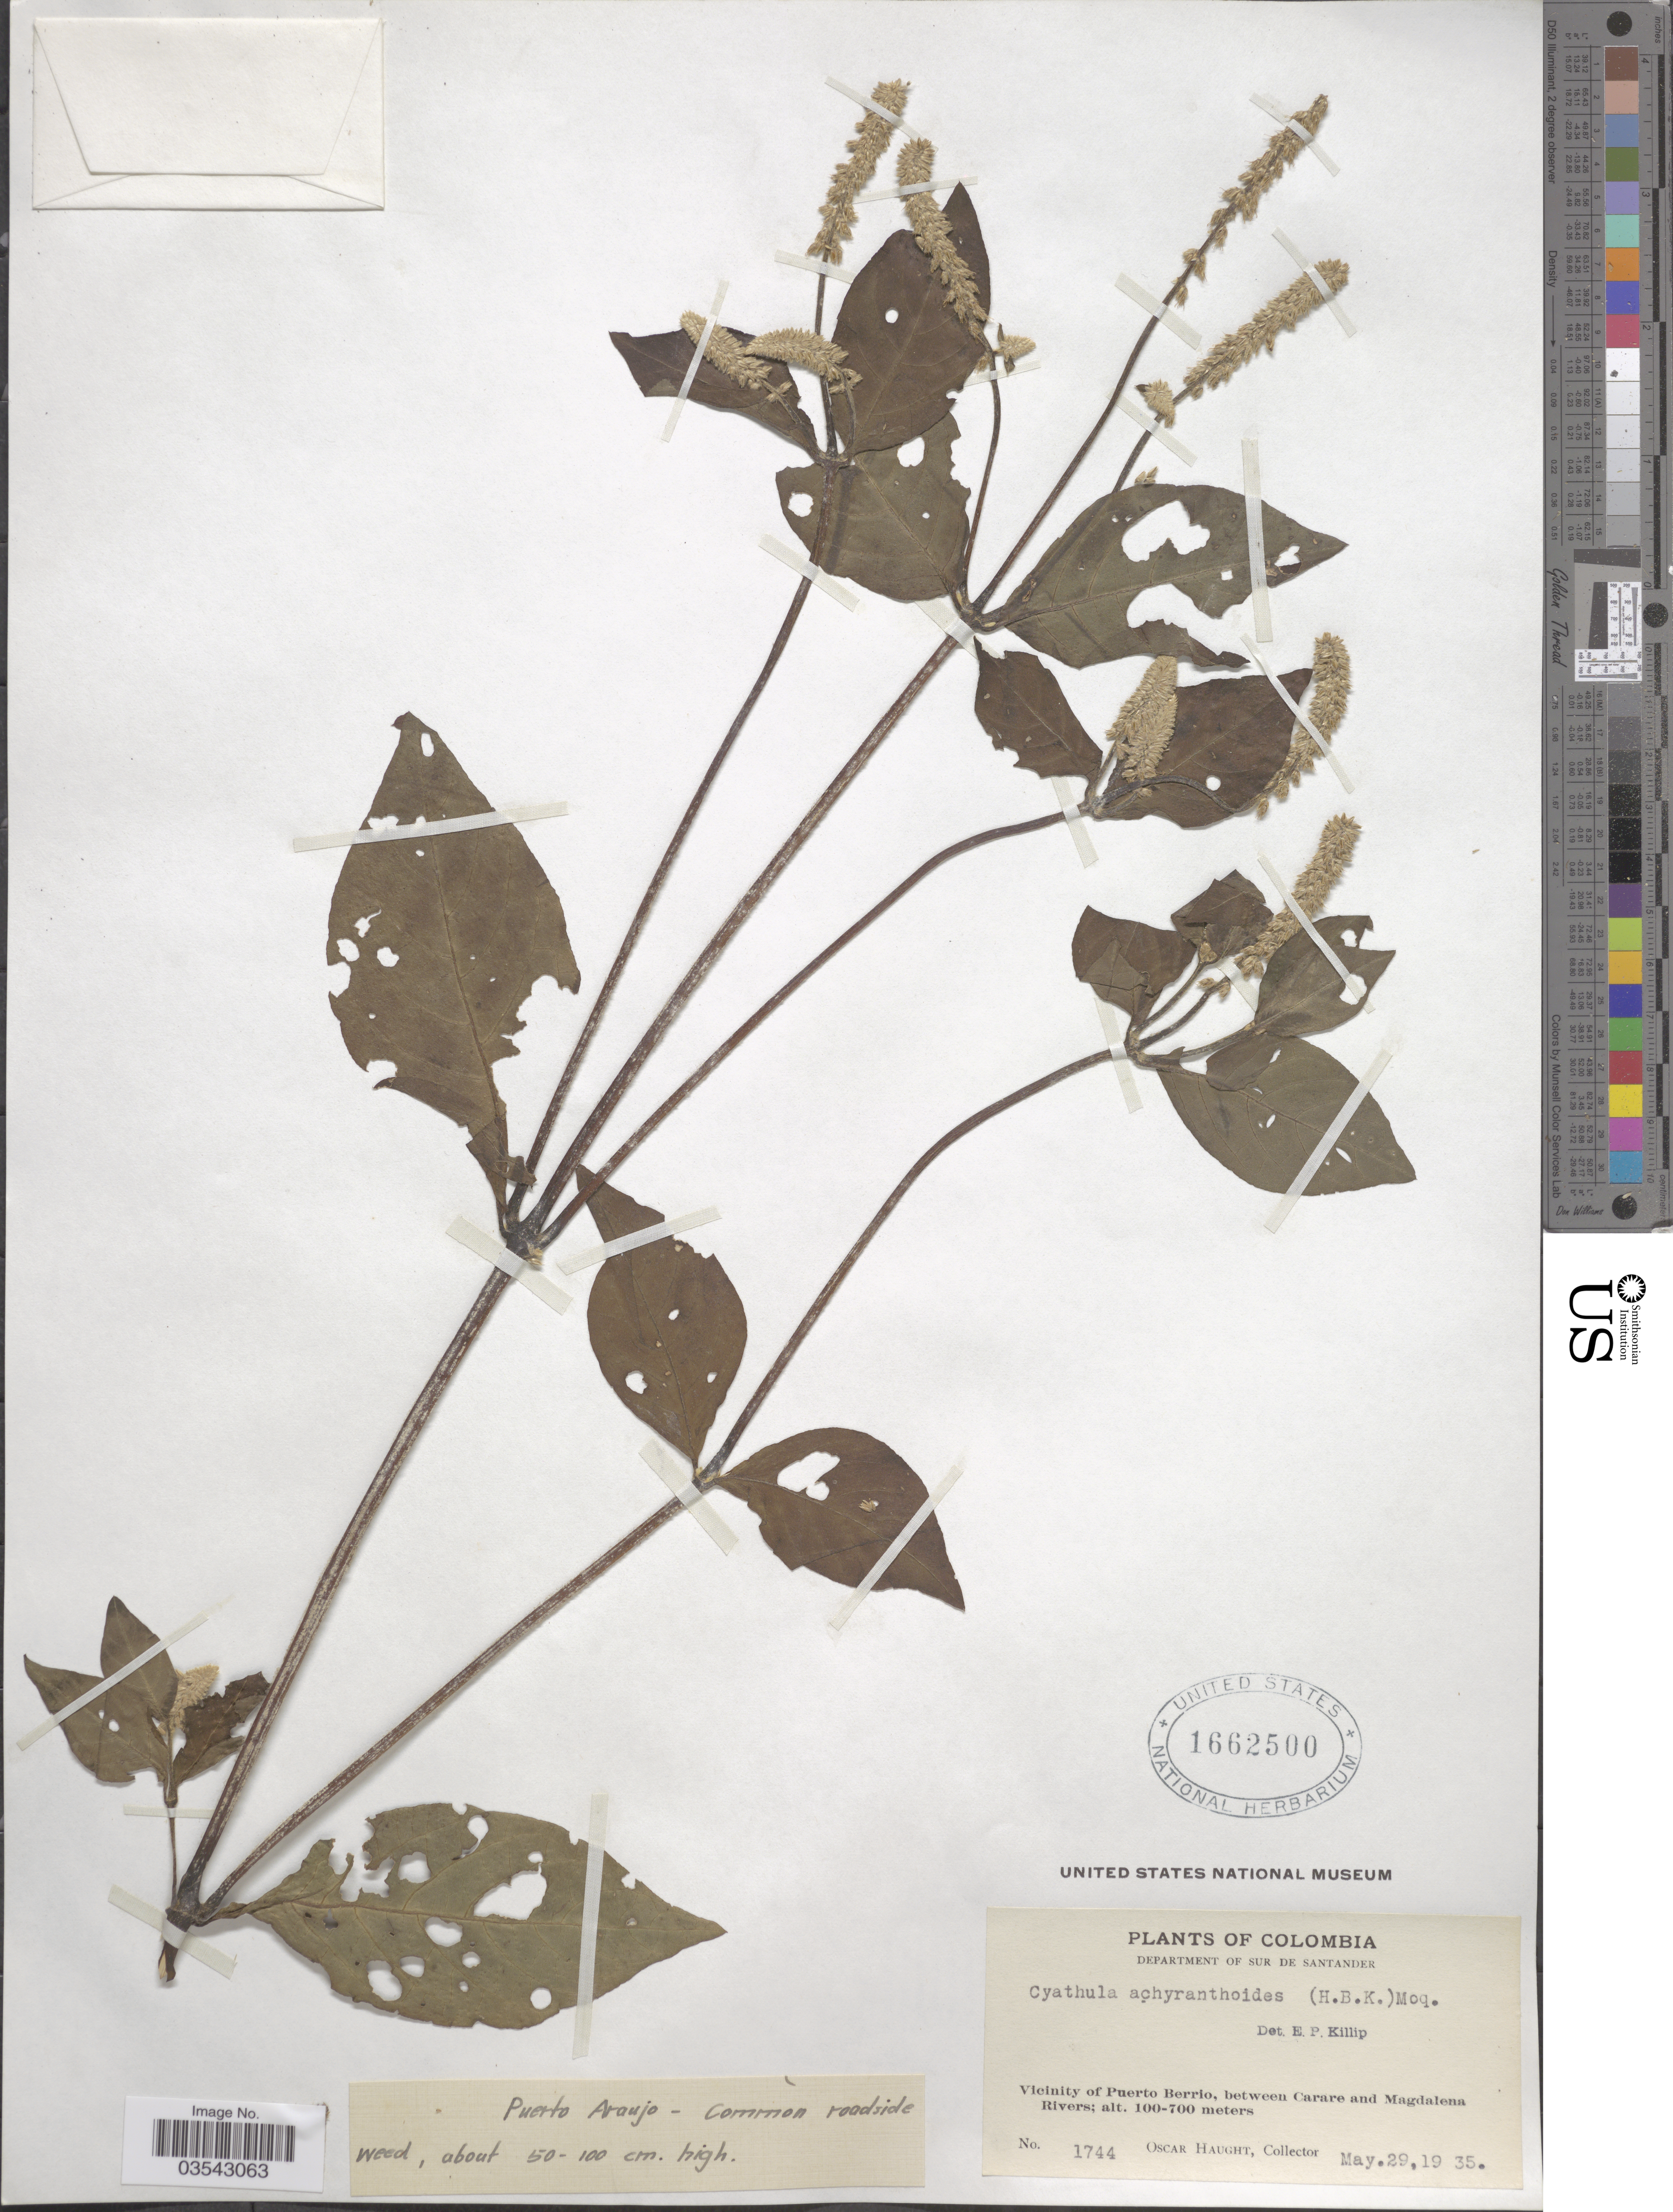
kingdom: Plantae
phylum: Tracheophyta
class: Magnoliopsida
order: Caryophyllales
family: Amaranthaceae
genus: Cyathula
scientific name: Cyathula achyranthoides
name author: (Kunth) Moq.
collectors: O. L. Haught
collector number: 1744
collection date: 1935-05-29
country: Colombia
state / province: Santander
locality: Department of Sur de Santander. Vicinity of Puerto, between Carare and Magdalena River. Puerto Araujo.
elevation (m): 100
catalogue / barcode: US 1662500